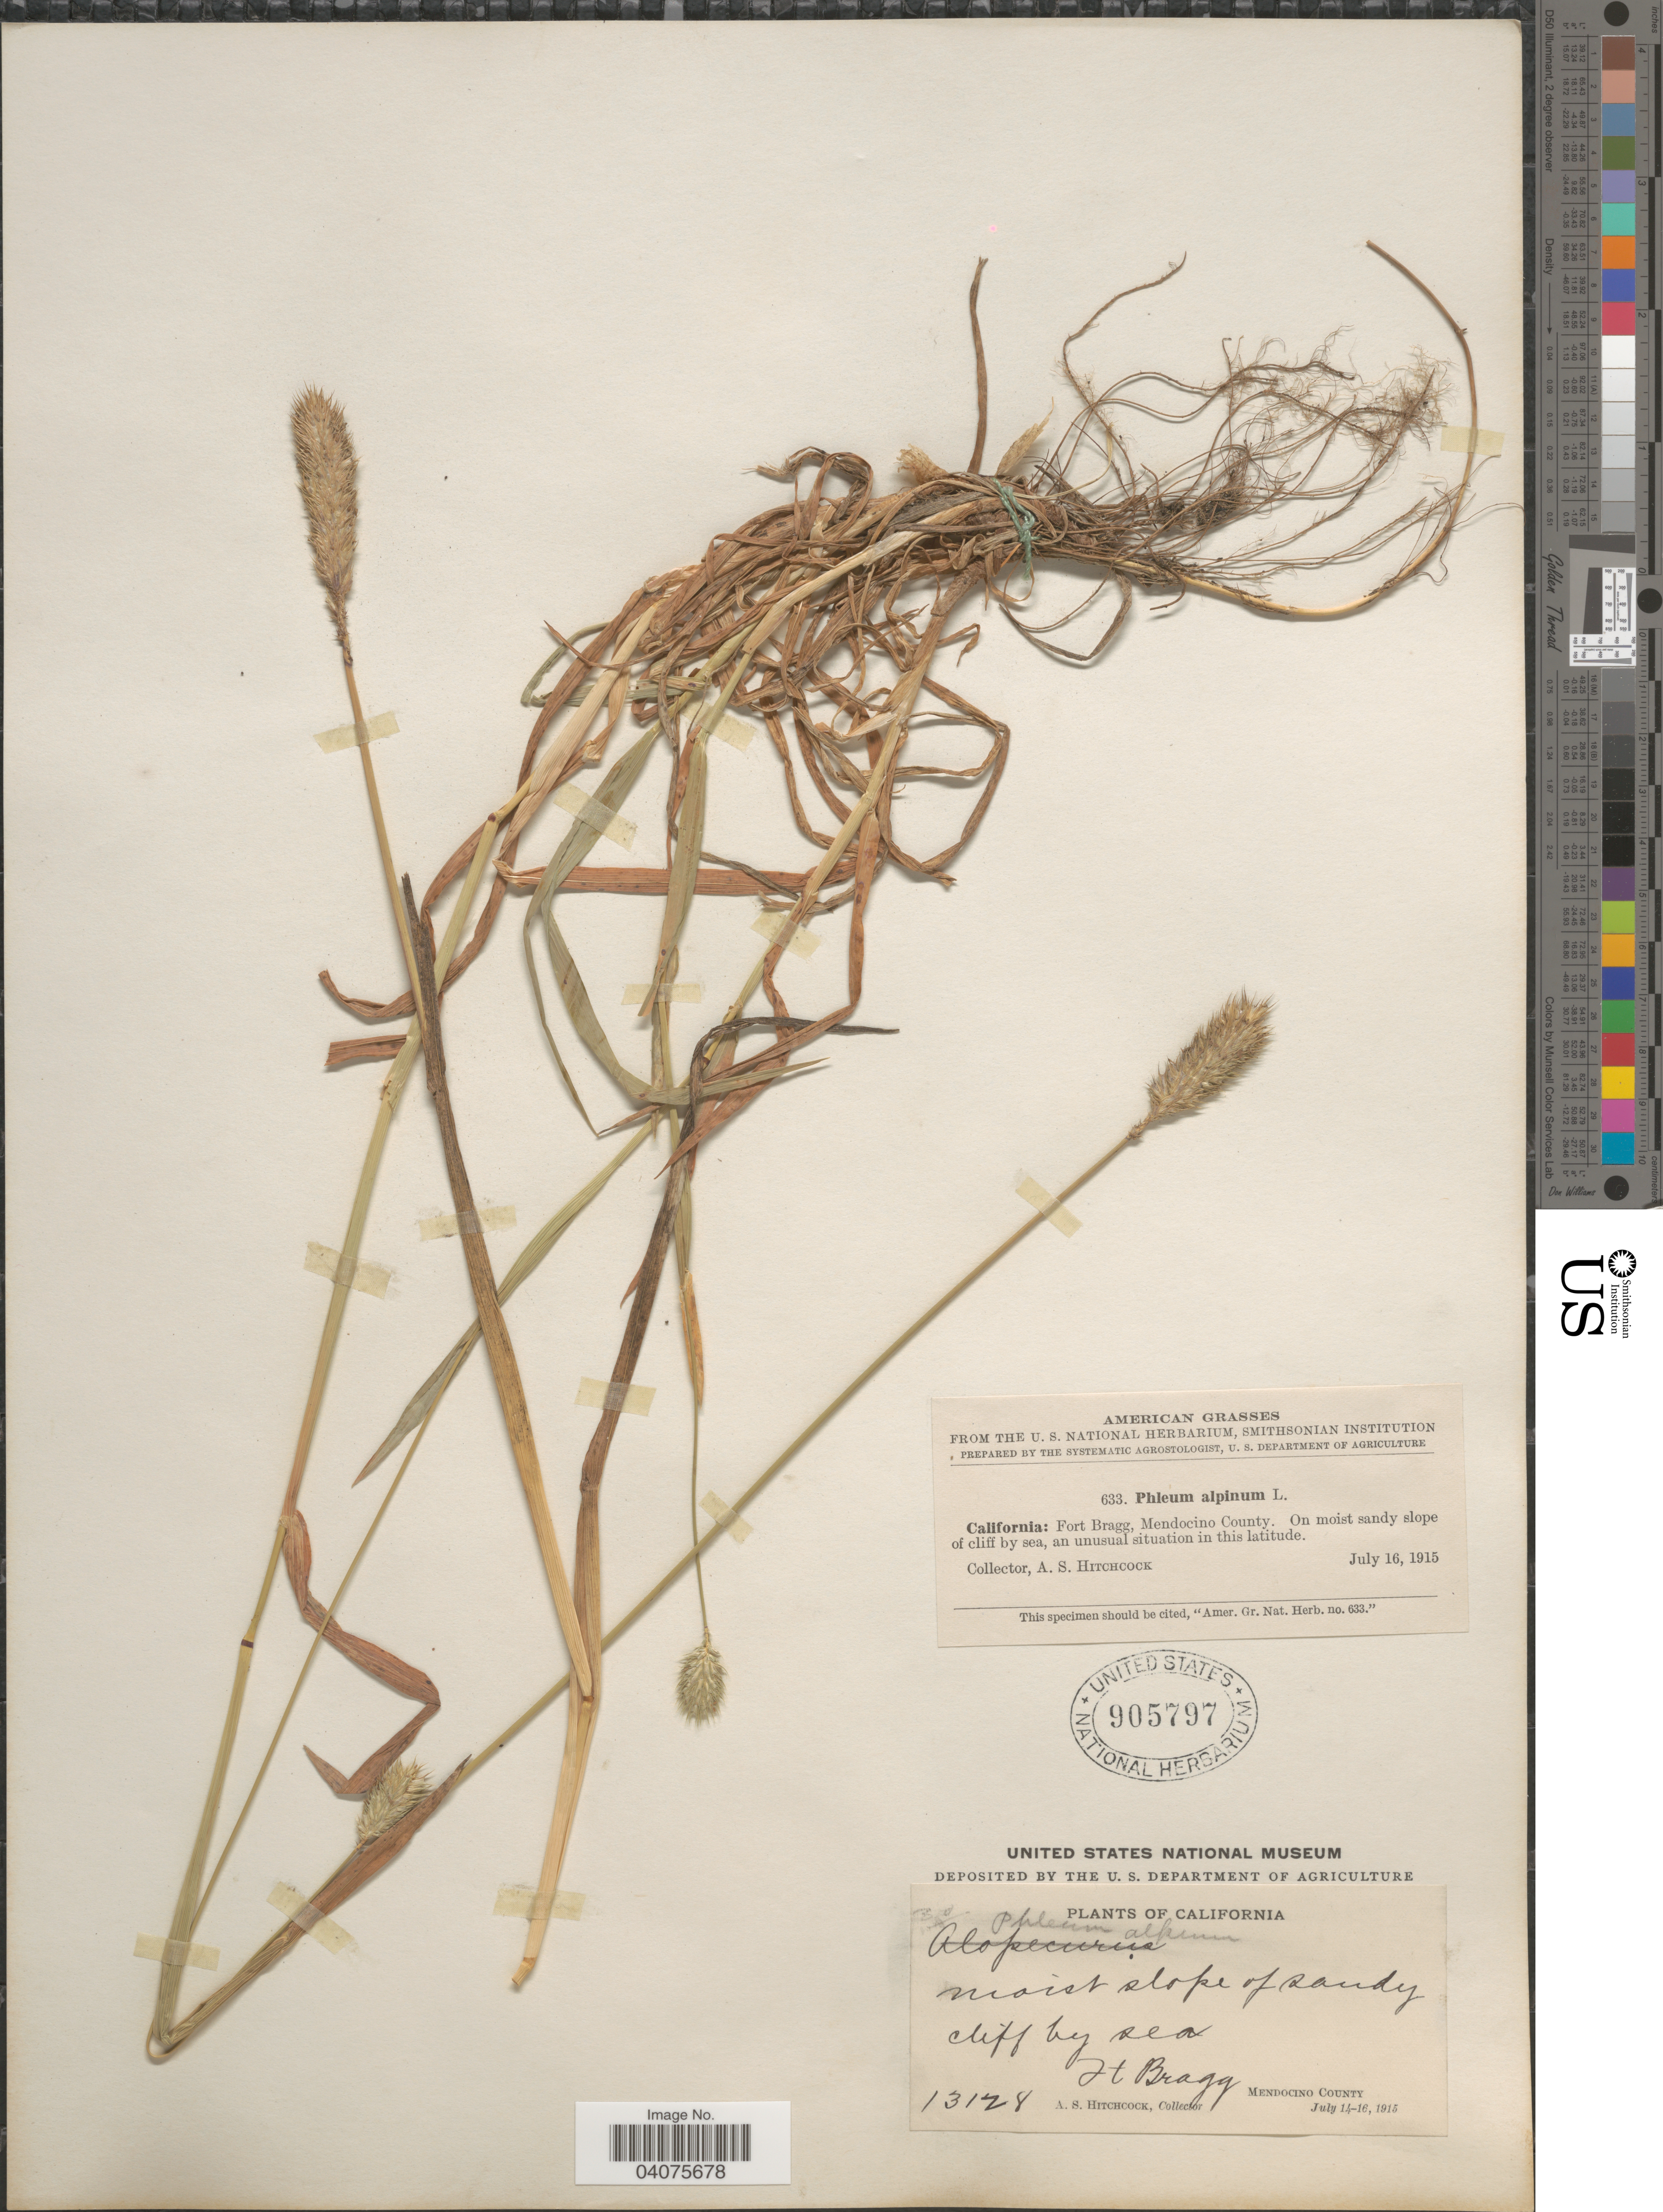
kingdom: Plantae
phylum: Tracheophyta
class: Liliopsida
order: Poales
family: Poaceae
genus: Phleum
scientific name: Phleum alpinum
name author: L.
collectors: A. S. Hitchcock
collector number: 633/13128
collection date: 1915-07-16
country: United States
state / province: California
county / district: Mendocino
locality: Fort Bragg, Mendocino County.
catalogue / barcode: US 905797